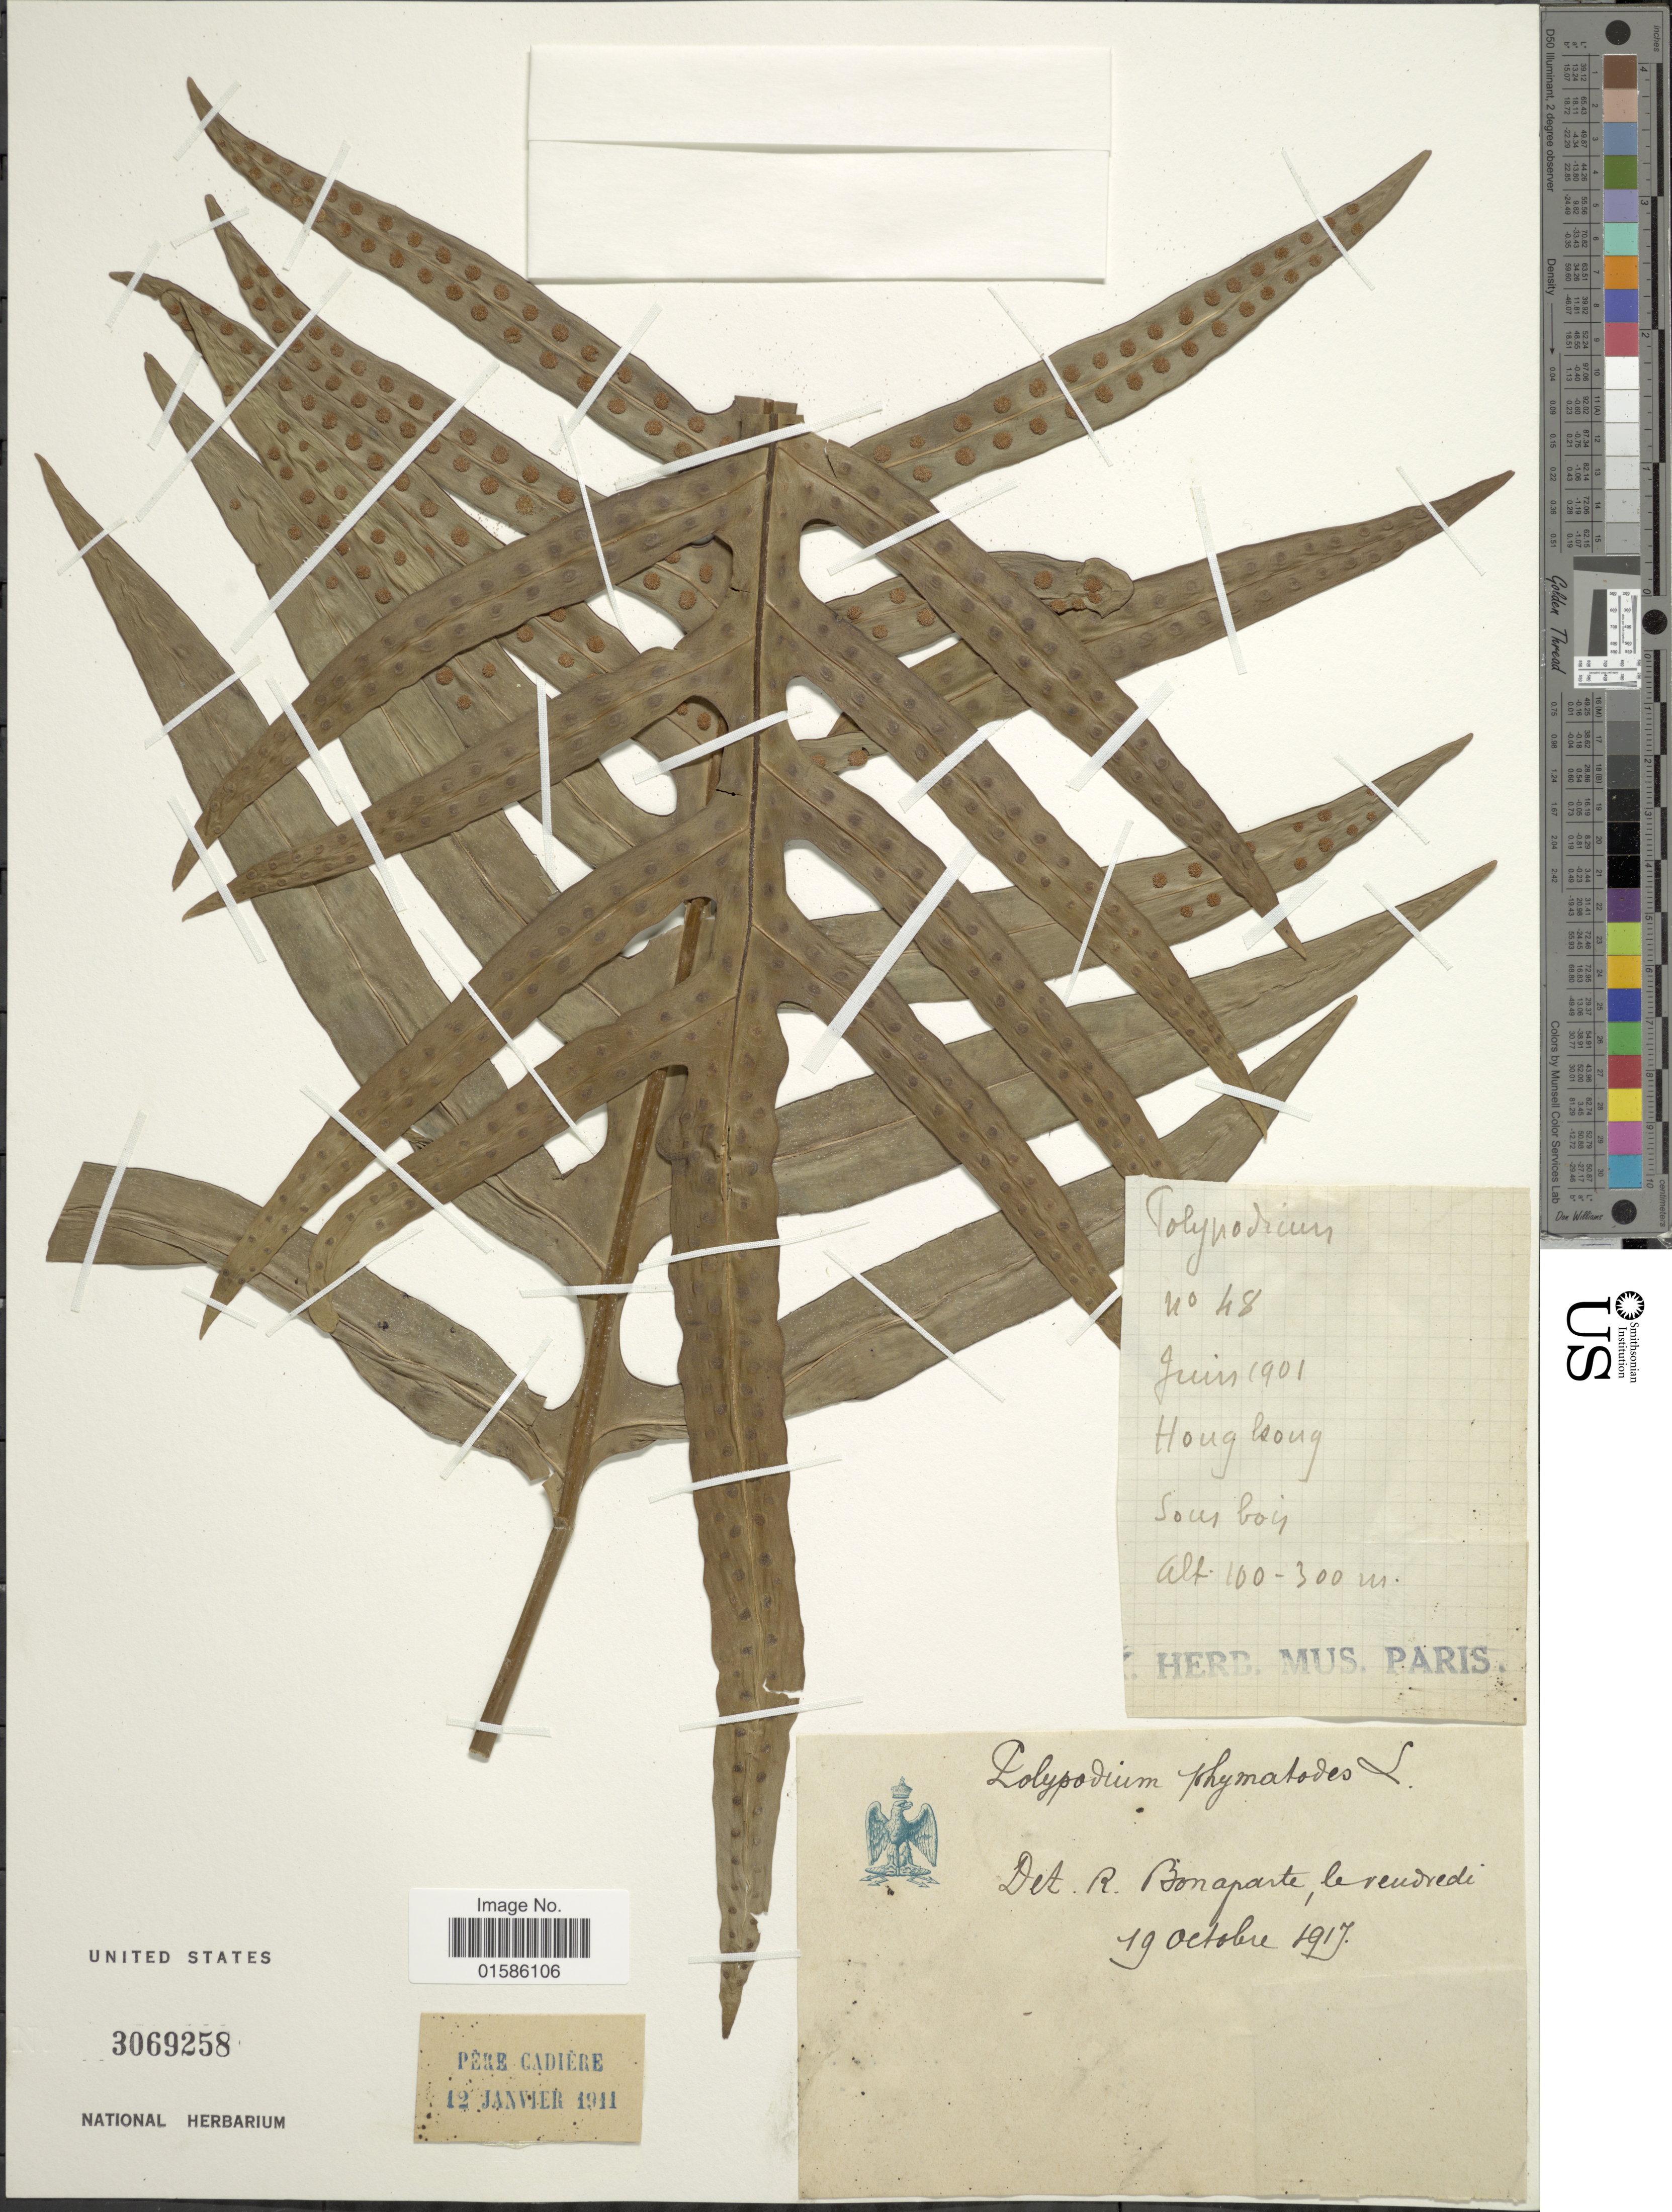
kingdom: Plantae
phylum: Tracheophyta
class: Polypodiopsida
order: Polypodiales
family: Polypodiaceae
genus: Microsorum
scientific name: Microsorum scolopendria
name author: (Burm. f.) Copel.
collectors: ex herb. Mus. Paris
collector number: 48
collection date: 1901-06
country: China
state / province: Hong Kong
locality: Sous boi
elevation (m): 100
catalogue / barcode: US 3069258